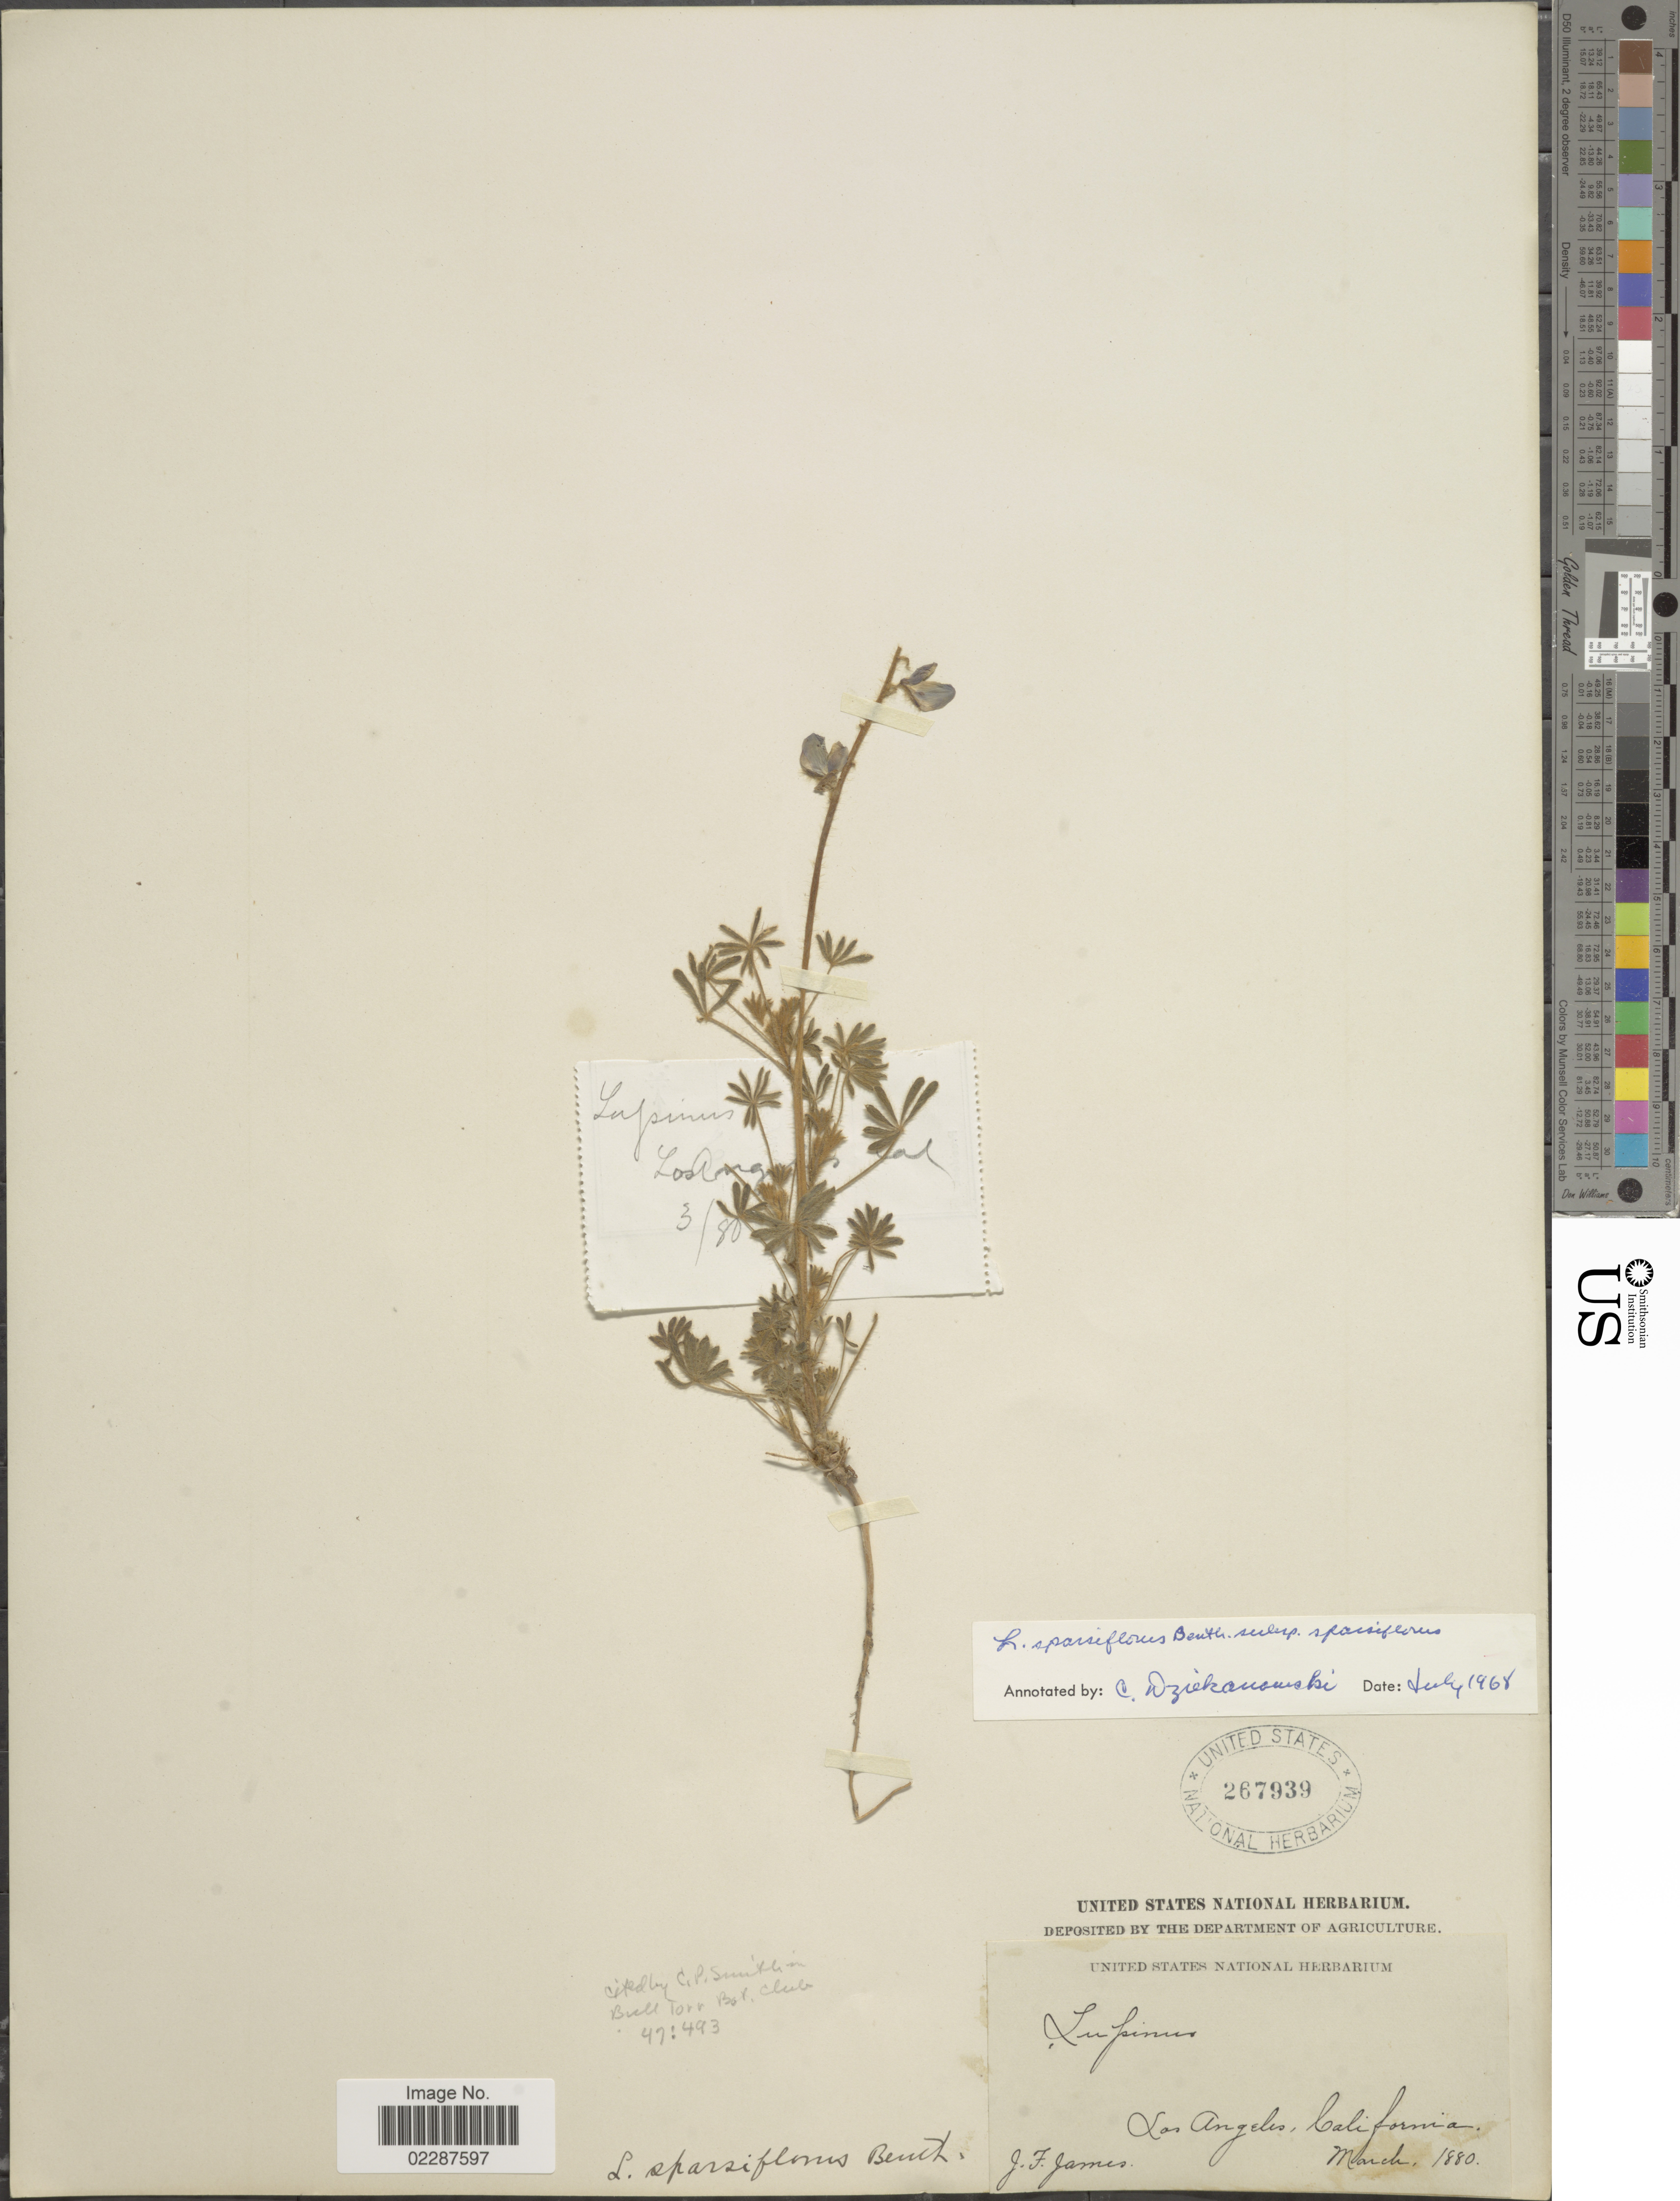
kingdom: Plantae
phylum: Tracheophyta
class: Magnoliopsida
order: Fabales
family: Fabaceae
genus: Lupinus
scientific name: Lupinus sparsiflorus subsp. sparsiflorus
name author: Benth.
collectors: J. James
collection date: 1880-03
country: United States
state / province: California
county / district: Los Angeles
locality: Los Angeles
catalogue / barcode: US 267939